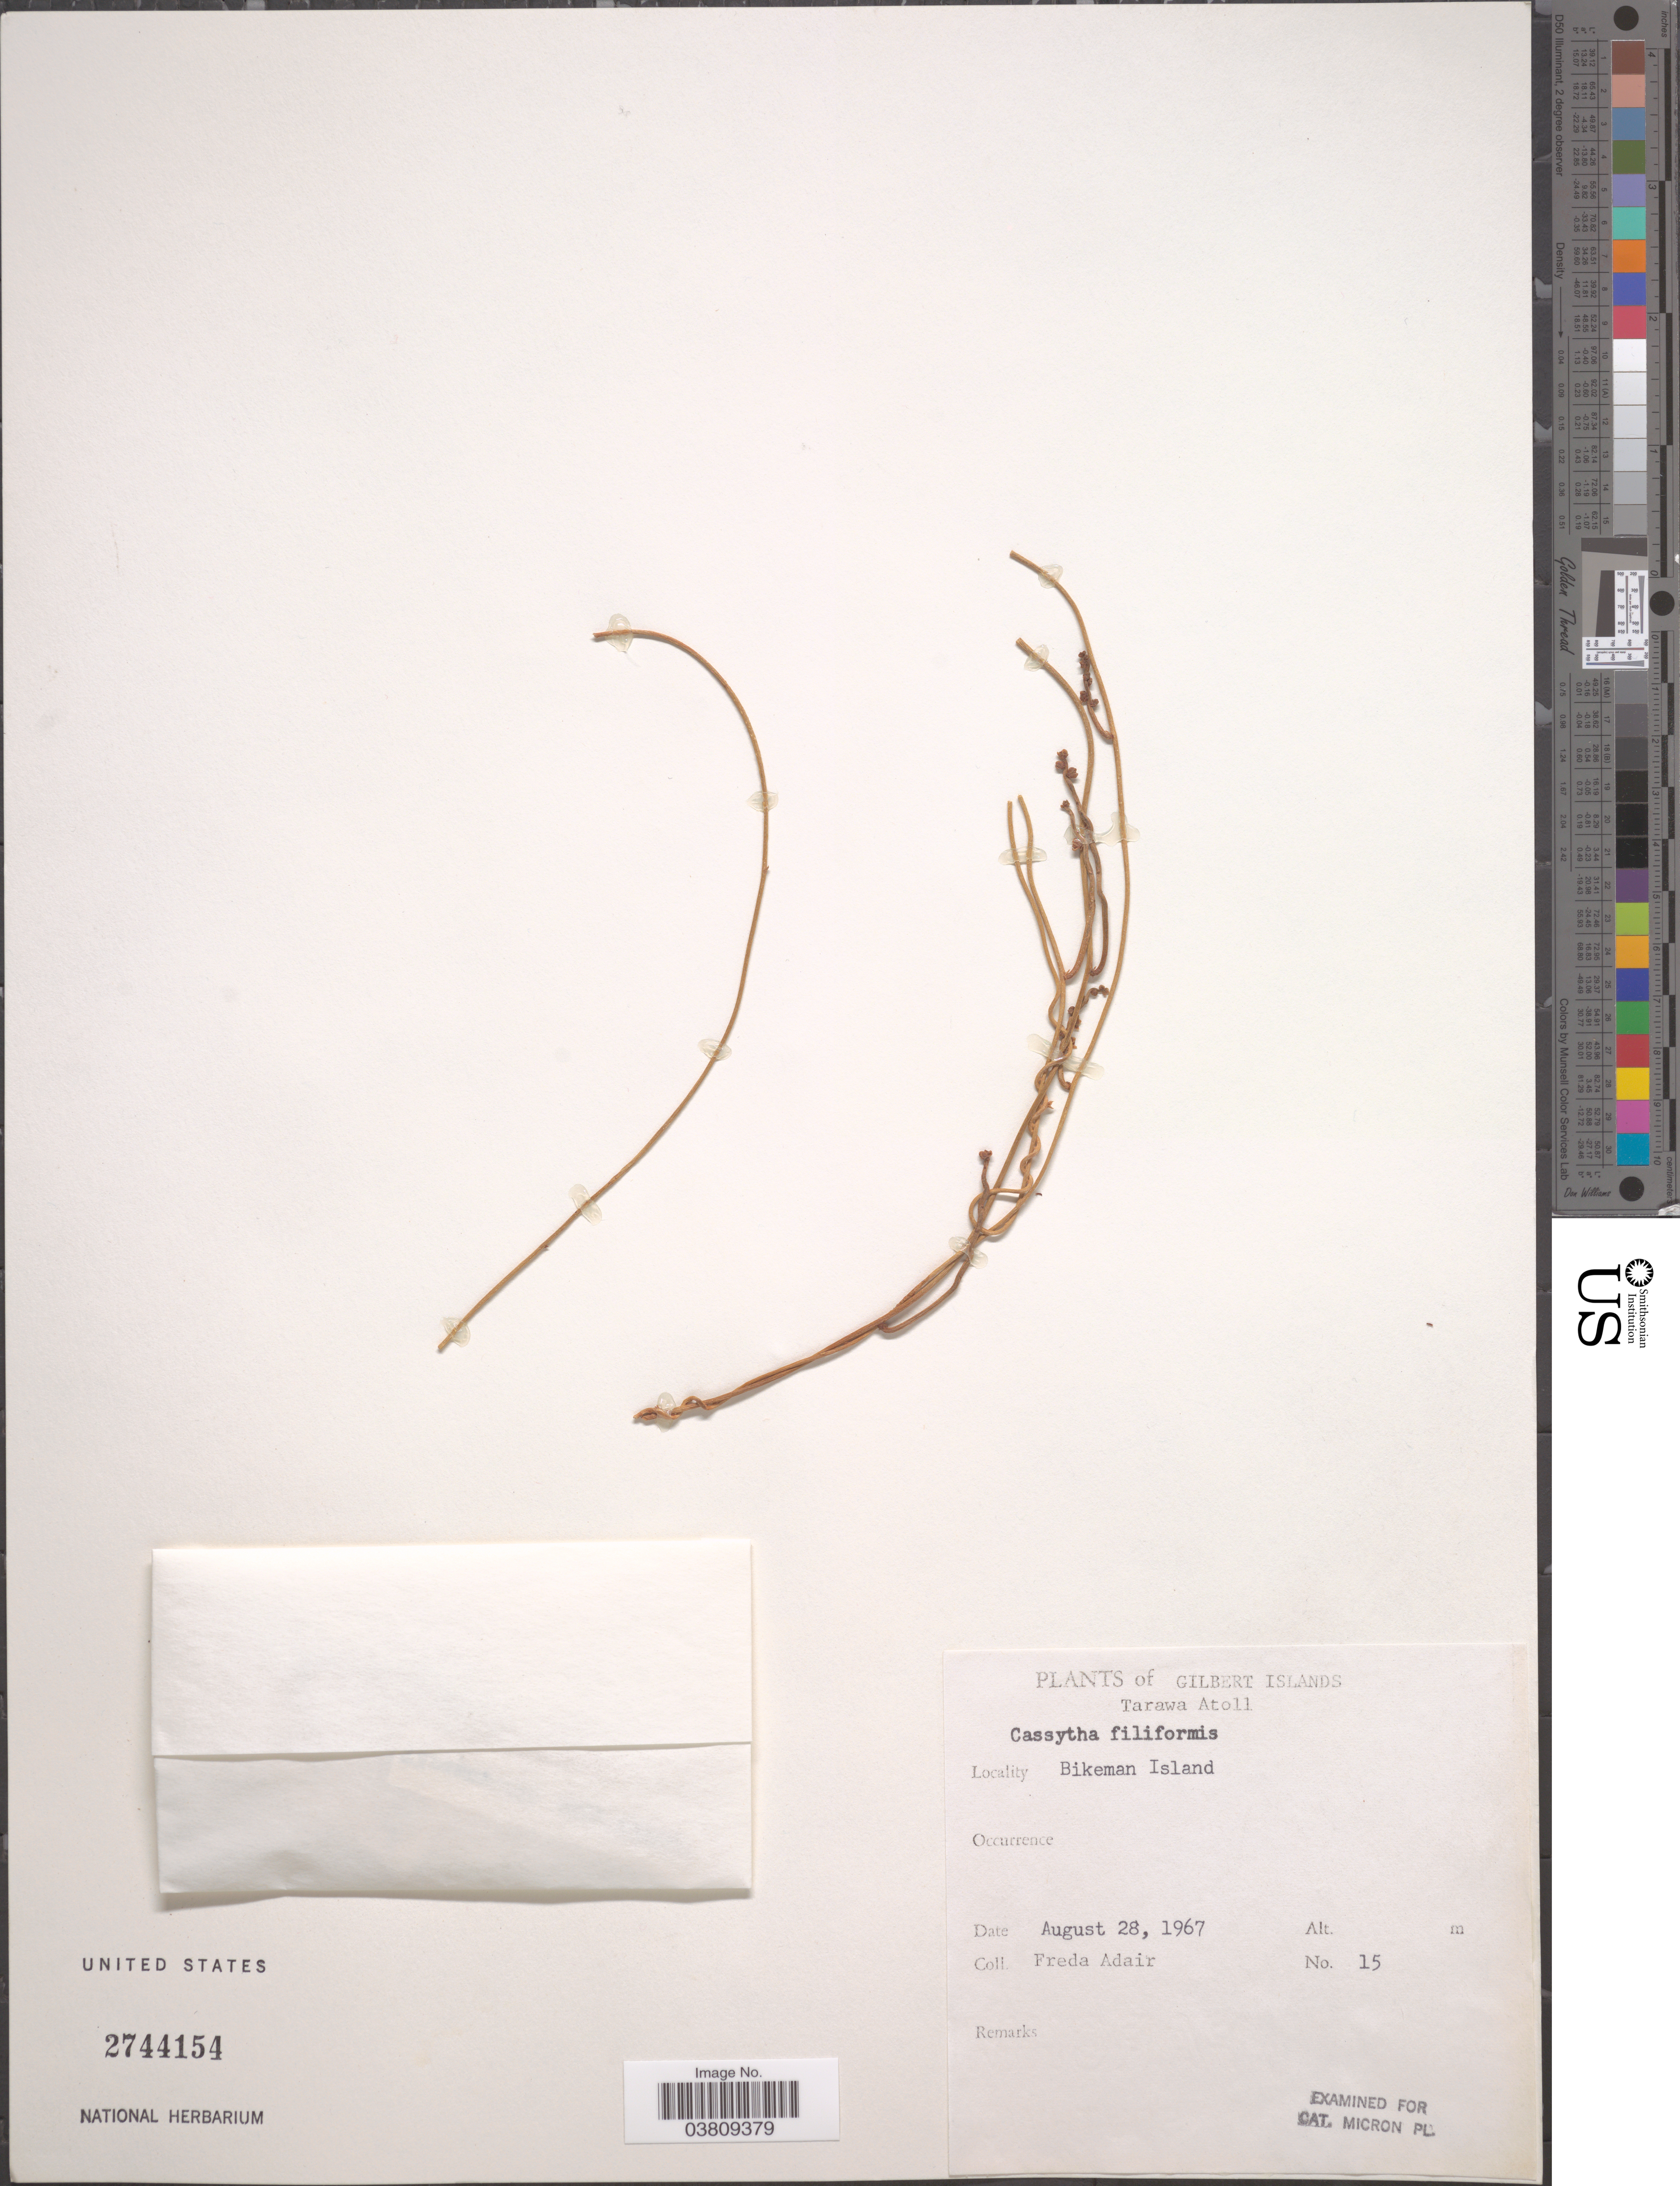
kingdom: Plantae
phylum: Tracheophyta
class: Magnoliopsida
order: Laurales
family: Lauraceae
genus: Cassytha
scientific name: Cassytha filiformis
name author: L.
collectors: F. Adair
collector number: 15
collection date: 1967-08-28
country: Kiribati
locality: Gilbert Islands. Tarawa Atoll. Bikeman Island.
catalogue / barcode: US 2744154